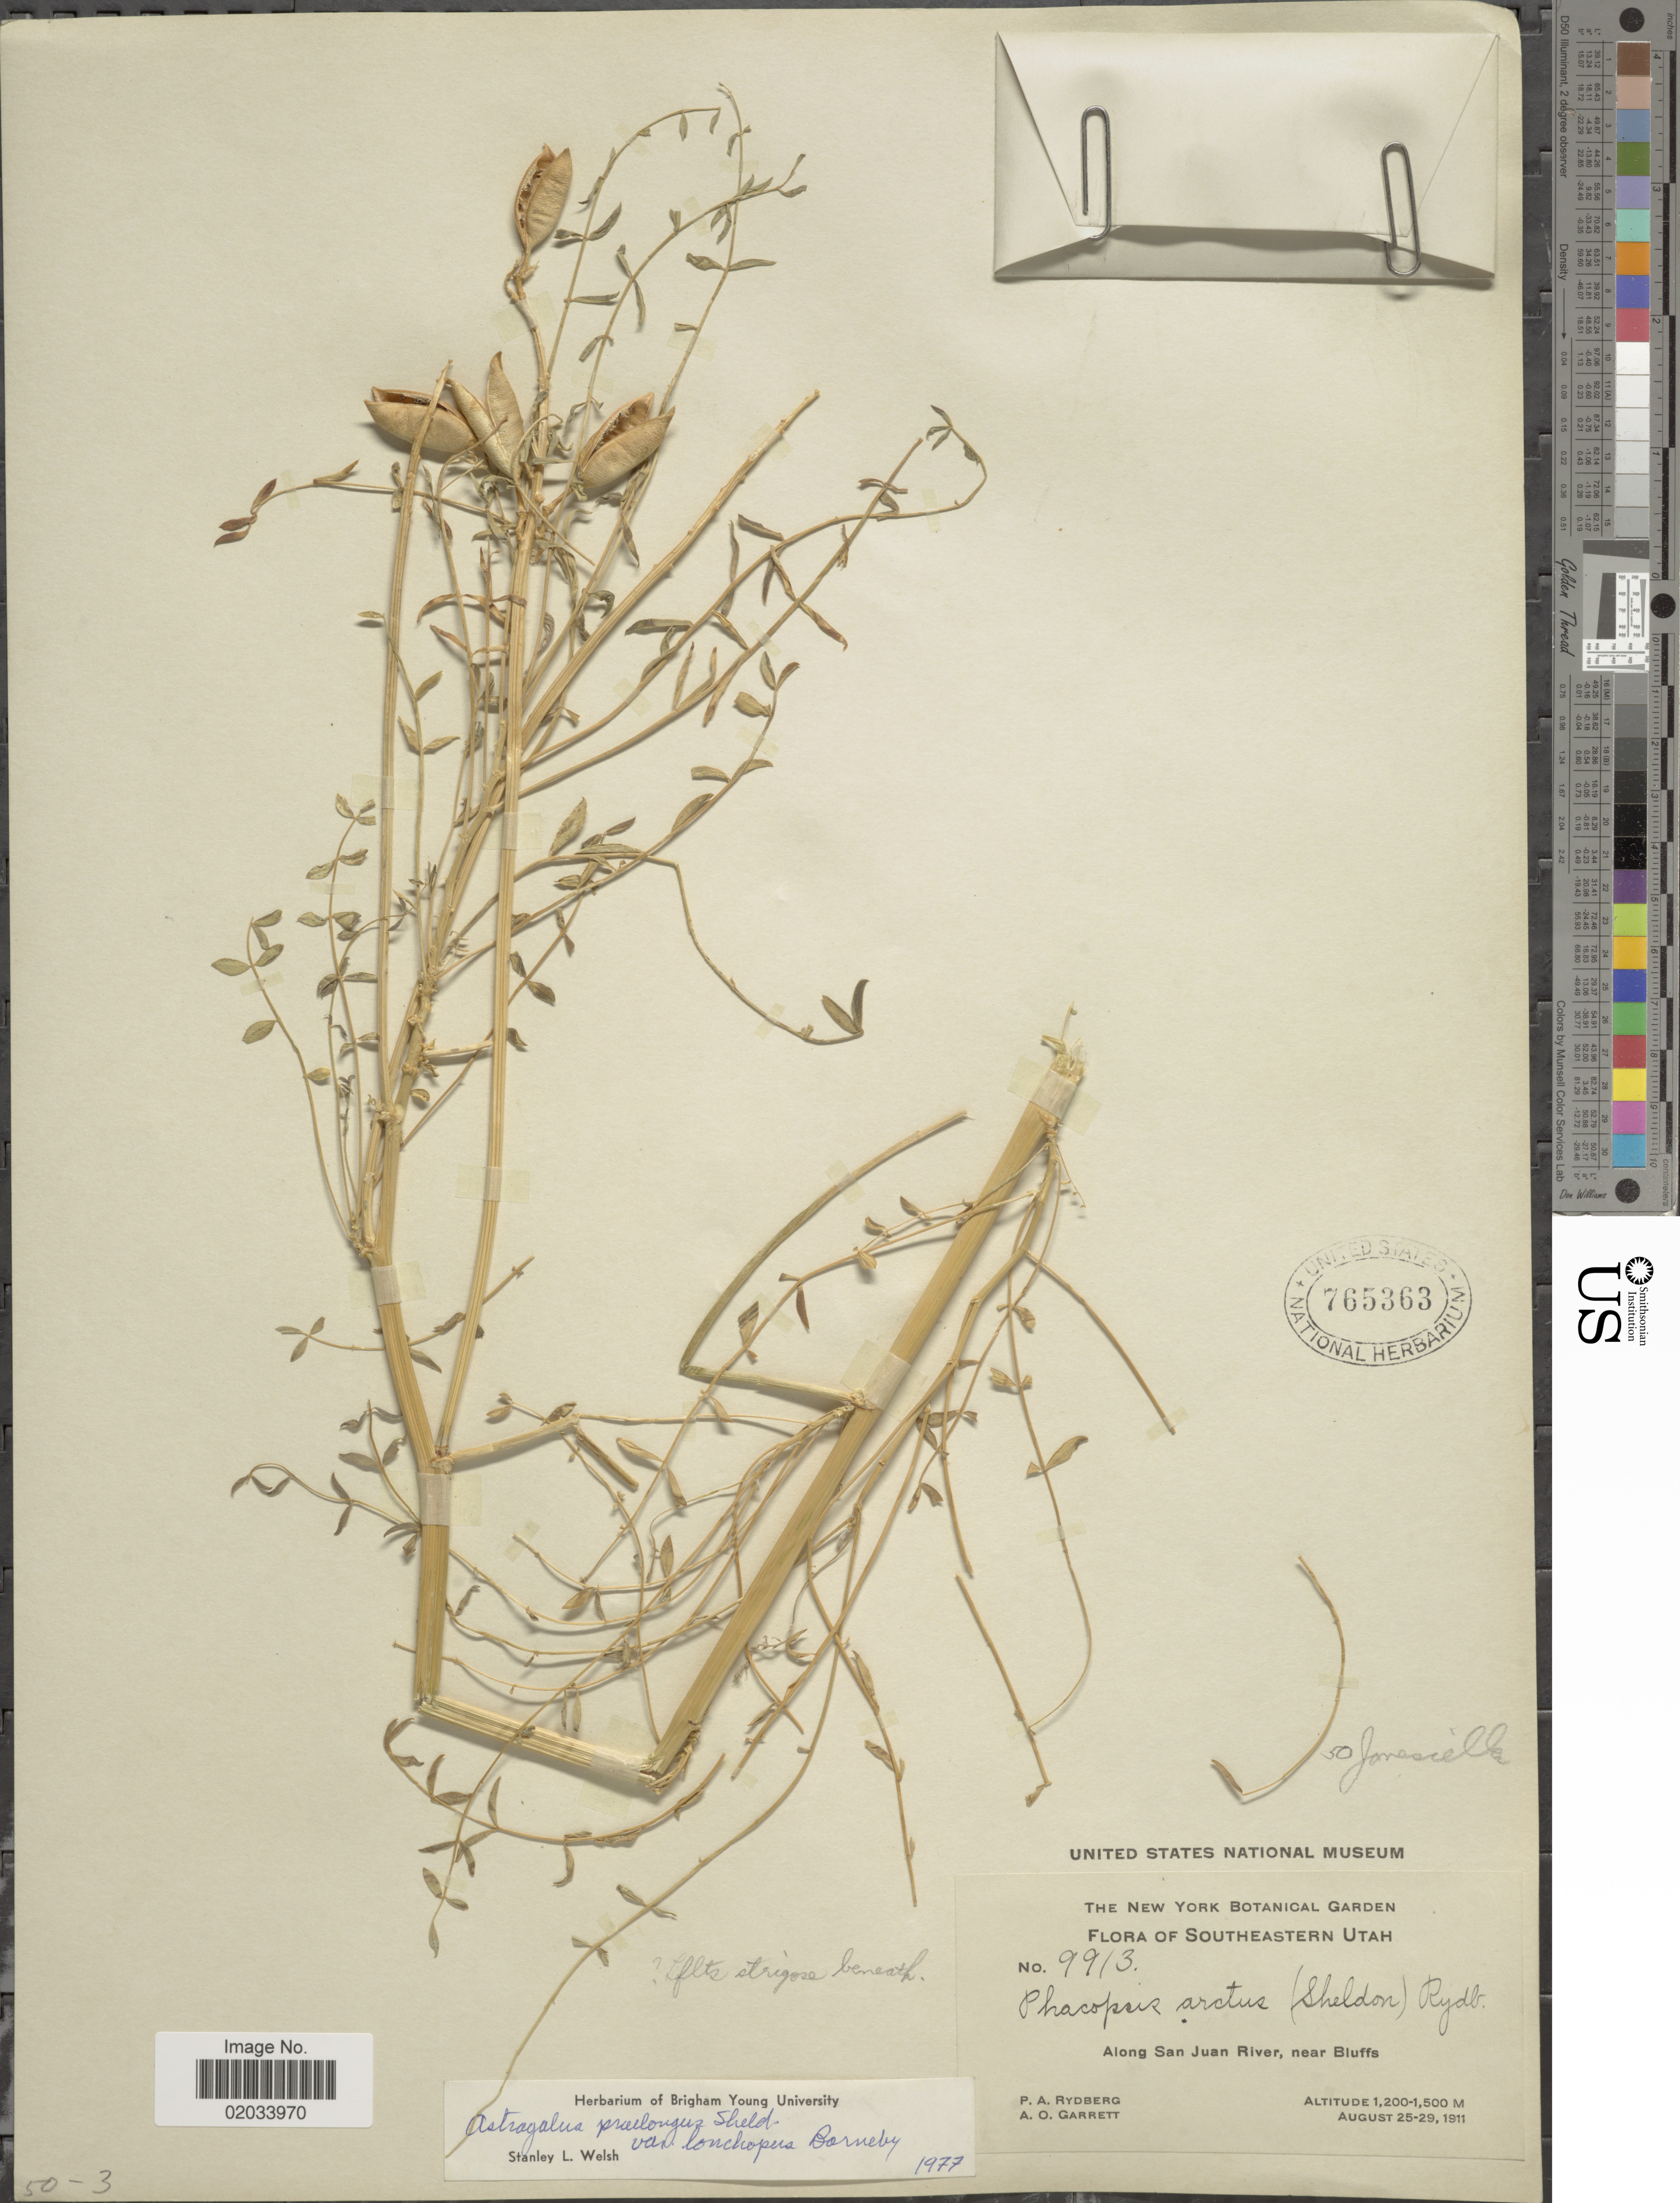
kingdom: Plantae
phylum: Tracheophyta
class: Magnoliopsida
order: Fabales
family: Fabaceae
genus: Astragalus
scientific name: Astragalus praelongus var. lonchopus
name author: Barneby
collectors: P. A. Rydberg & A. O. Garrett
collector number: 9913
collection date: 1911-08-25/1911-08-29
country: United States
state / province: Utah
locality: Southeastern Utah. Along San Juan River, near Bluffs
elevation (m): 1200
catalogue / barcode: US 765363